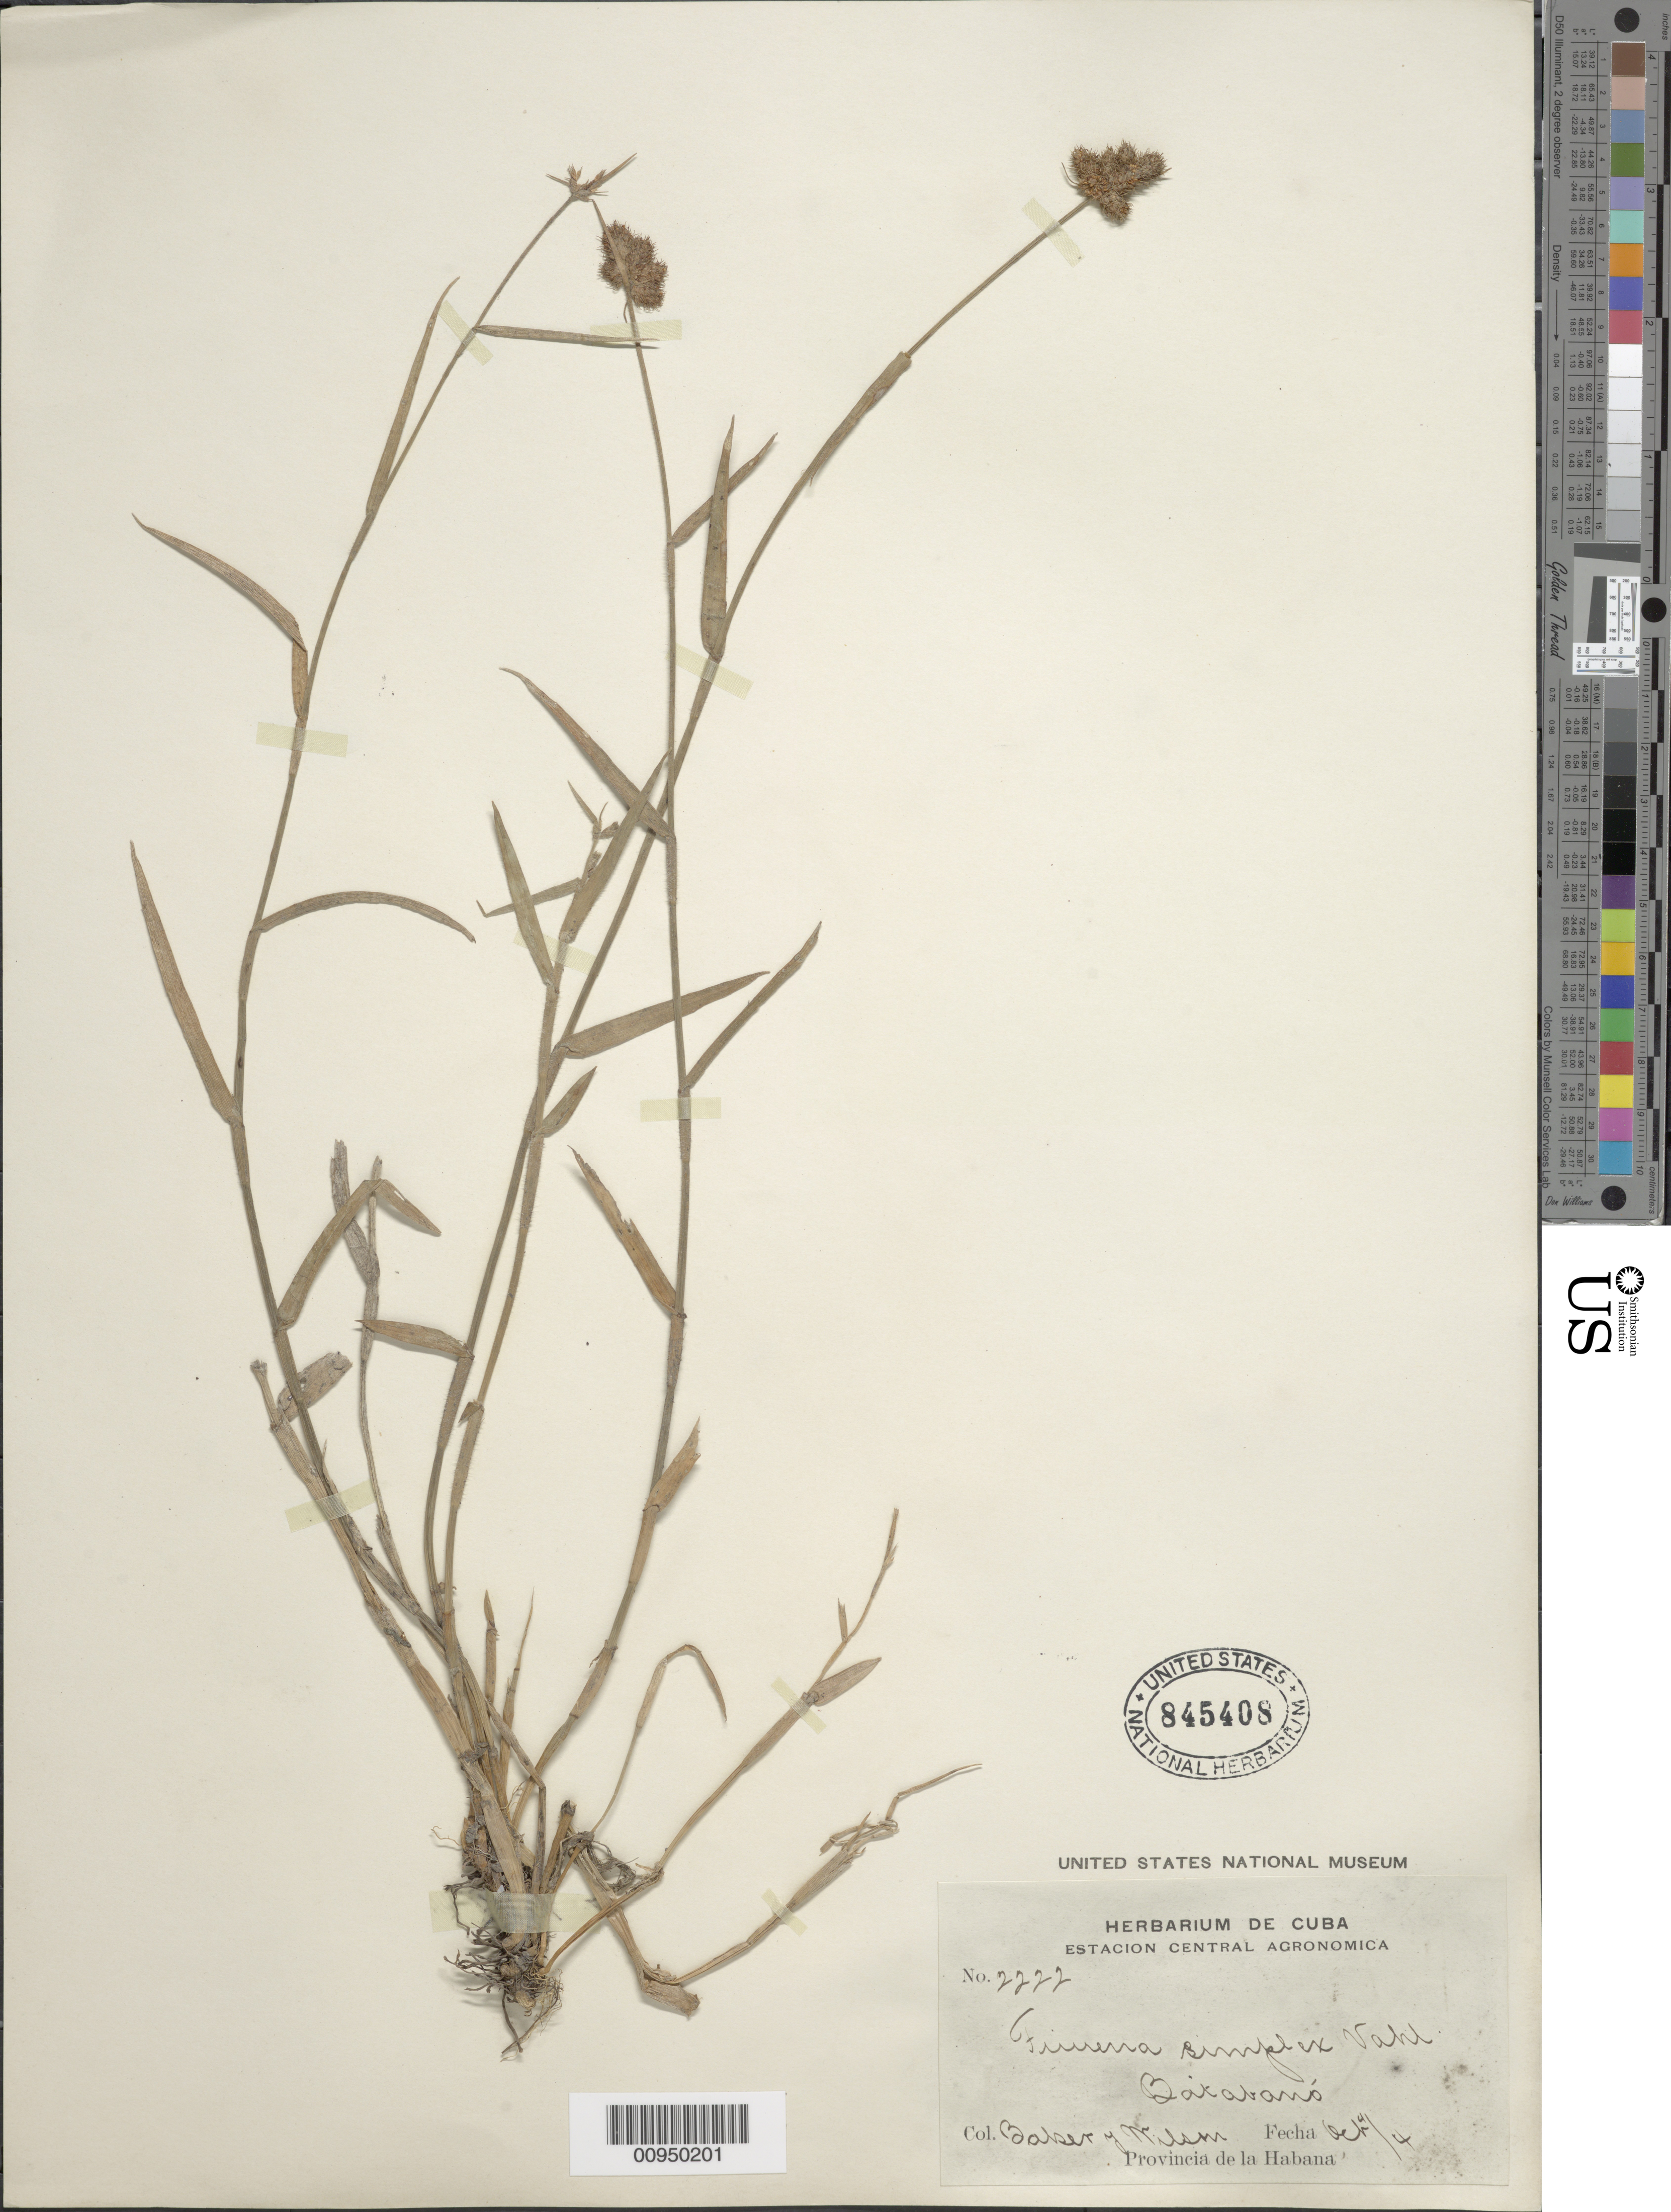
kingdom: Plantae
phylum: Tracheophyta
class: Liliopsida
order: Poales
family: Cyperaceae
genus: Fuirena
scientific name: Fuirena simplex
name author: Vahl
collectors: C. F. Baker & -- Wilson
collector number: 2222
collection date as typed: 04 Oct 1904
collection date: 1904-10-04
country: Cuba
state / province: La Habana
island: Cuba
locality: Batabanó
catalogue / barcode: US 845408